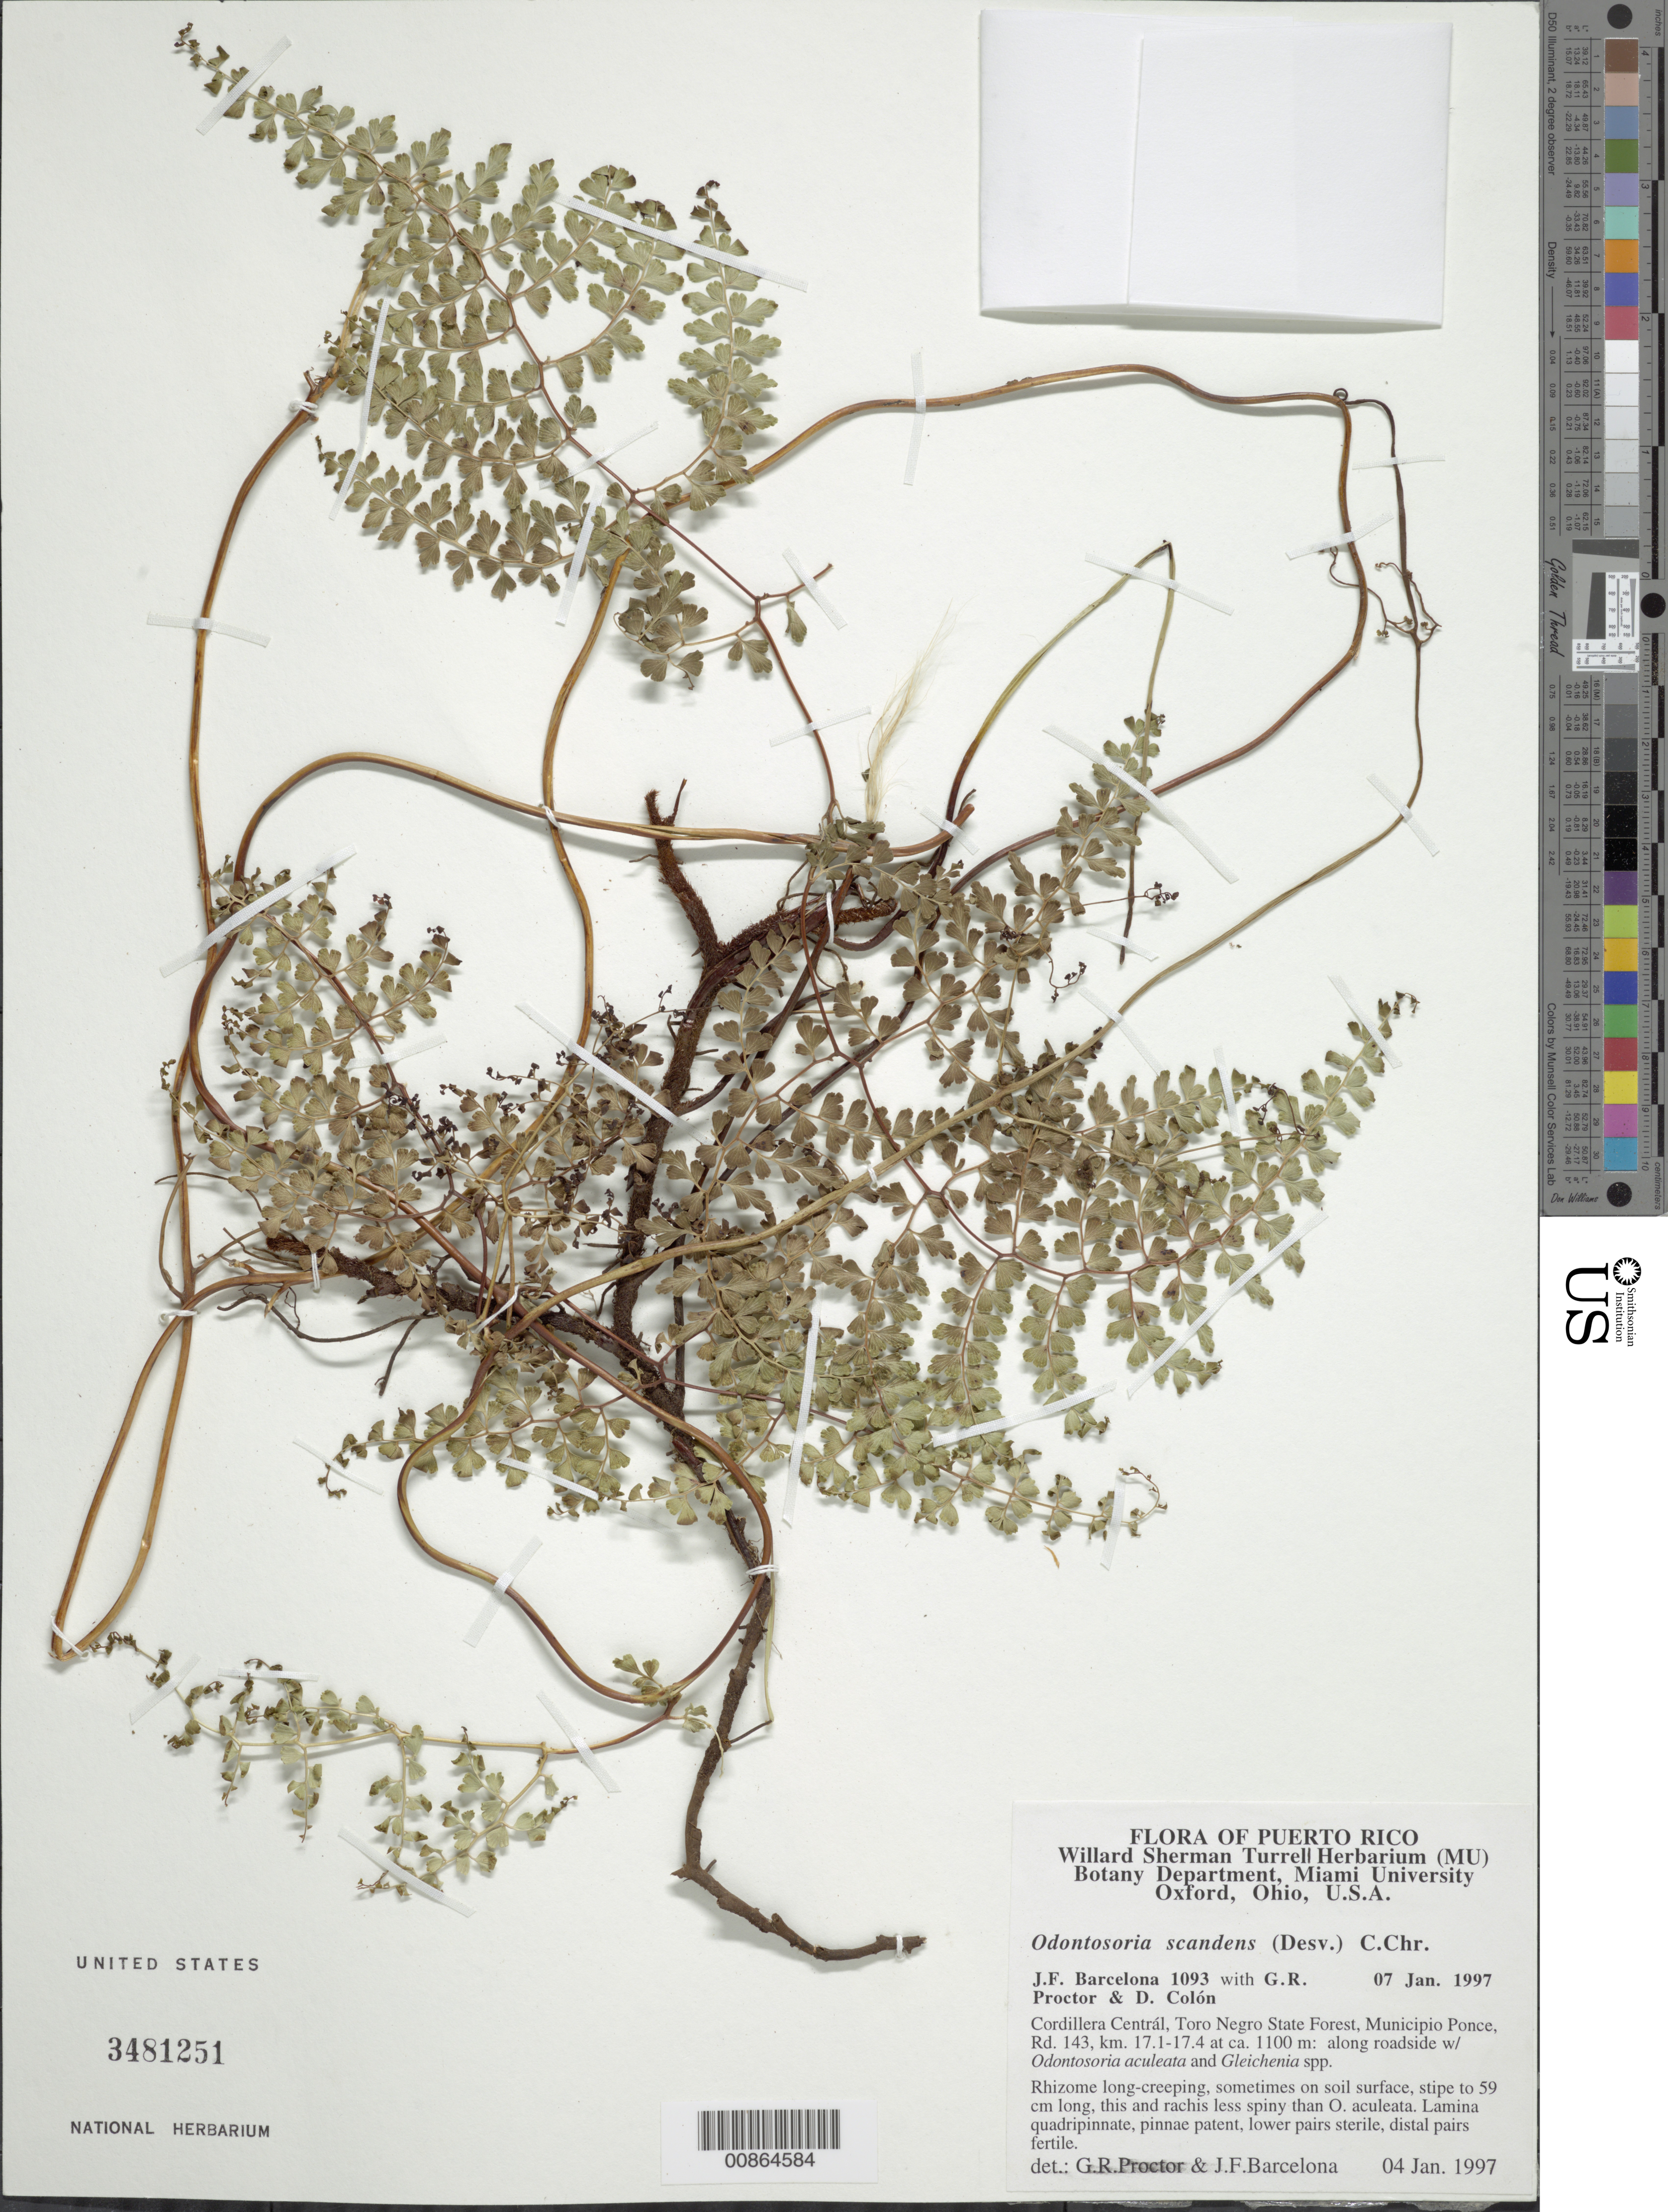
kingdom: Plantae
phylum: Tracheophyta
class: Polypodiopsida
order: Polypodiales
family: Lindsaeaceae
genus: Odontosoria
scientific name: Odontosoria scandens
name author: (Desv.) C. Chr.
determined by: Proctor, G. R.; Barcelona, J. F.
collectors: J. F. Barcelona, G. R. Proctor & D. Colón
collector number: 1093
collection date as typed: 07 Jan 1997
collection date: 1997-01-07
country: Puerto Rico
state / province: Ponce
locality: Cordillera Central, Toro Negro State Forest, Rd. 143, km. 17.1 - 17.4.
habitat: Along roadside with Odontosoria aculeata and Gleichenia spp.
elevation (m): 1100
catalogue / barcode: US 3481251